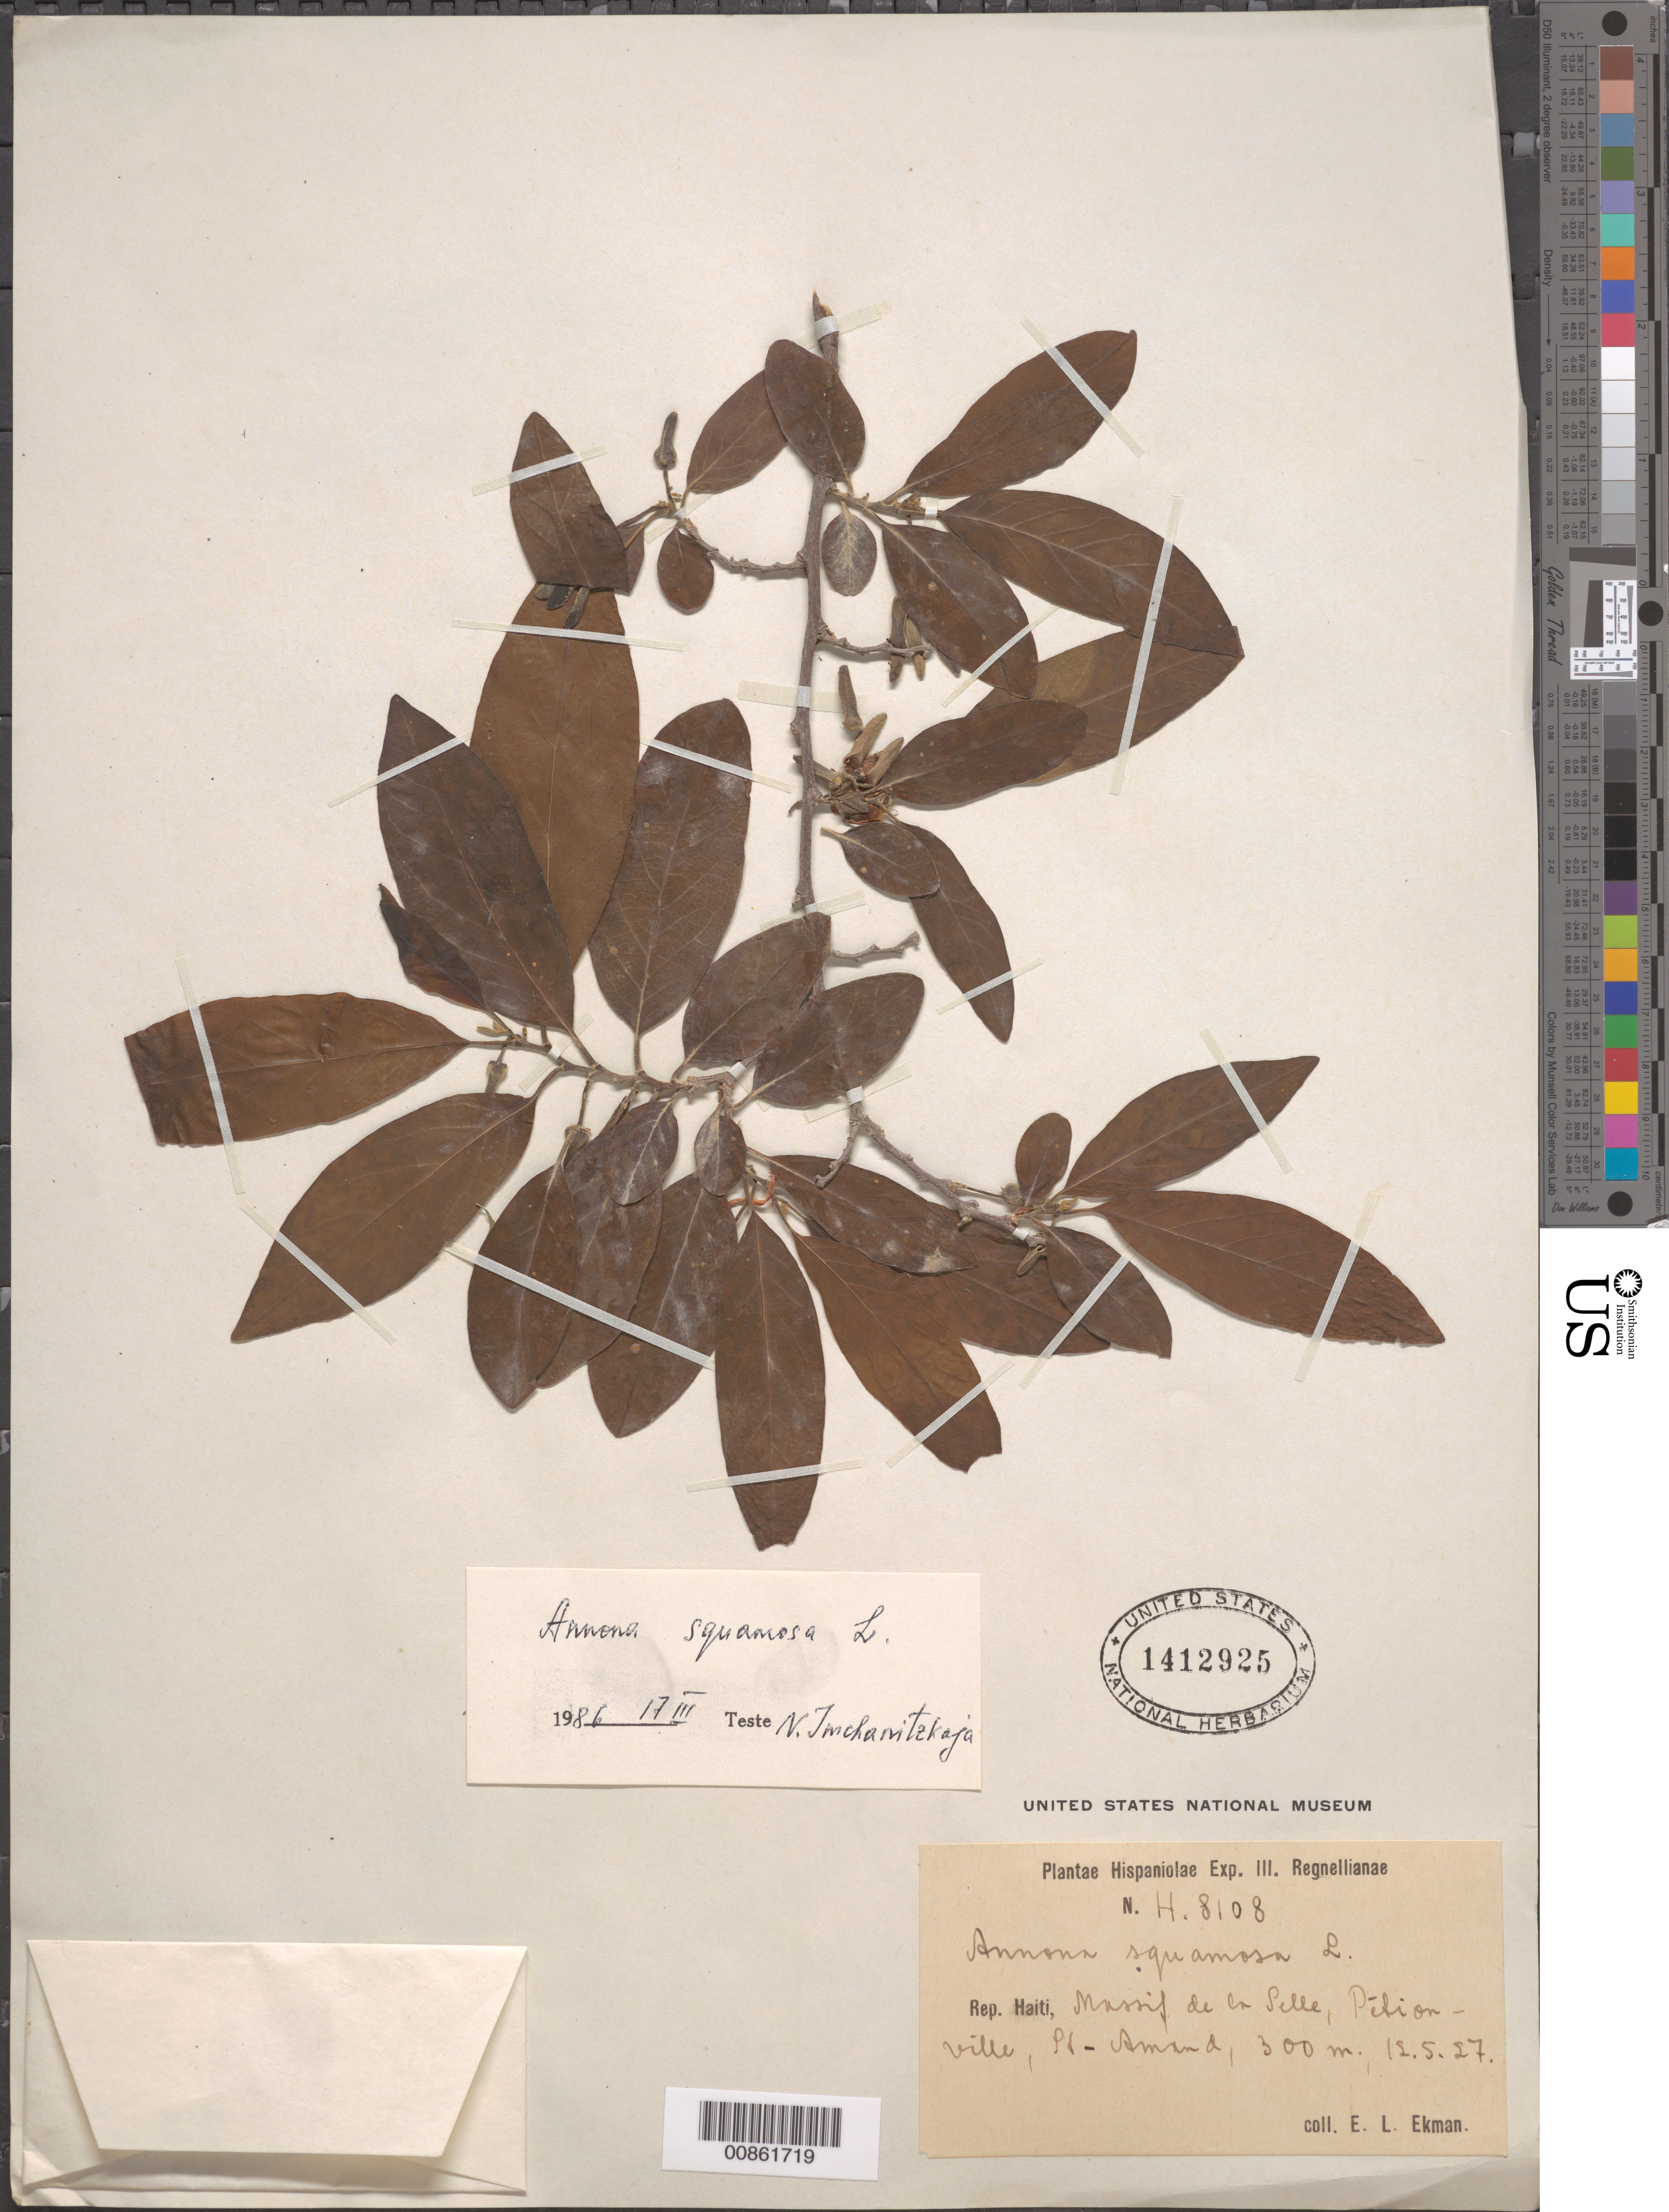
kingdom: Plantae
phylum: Tracheophyta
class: Magnoliopsida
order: Magnoliales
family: Annonaceae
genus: Annona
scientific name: Annona squamosa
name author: L.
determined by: Imchanitzkaja, N.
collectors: E. L. Ekman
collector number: H 8108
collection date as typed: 12 May 1927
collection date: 1927-05-12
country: Haiti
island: Hispaniola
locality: Massif de la Selle, Pétionville, St-Amand.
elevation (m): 300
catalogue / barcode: US 1412925